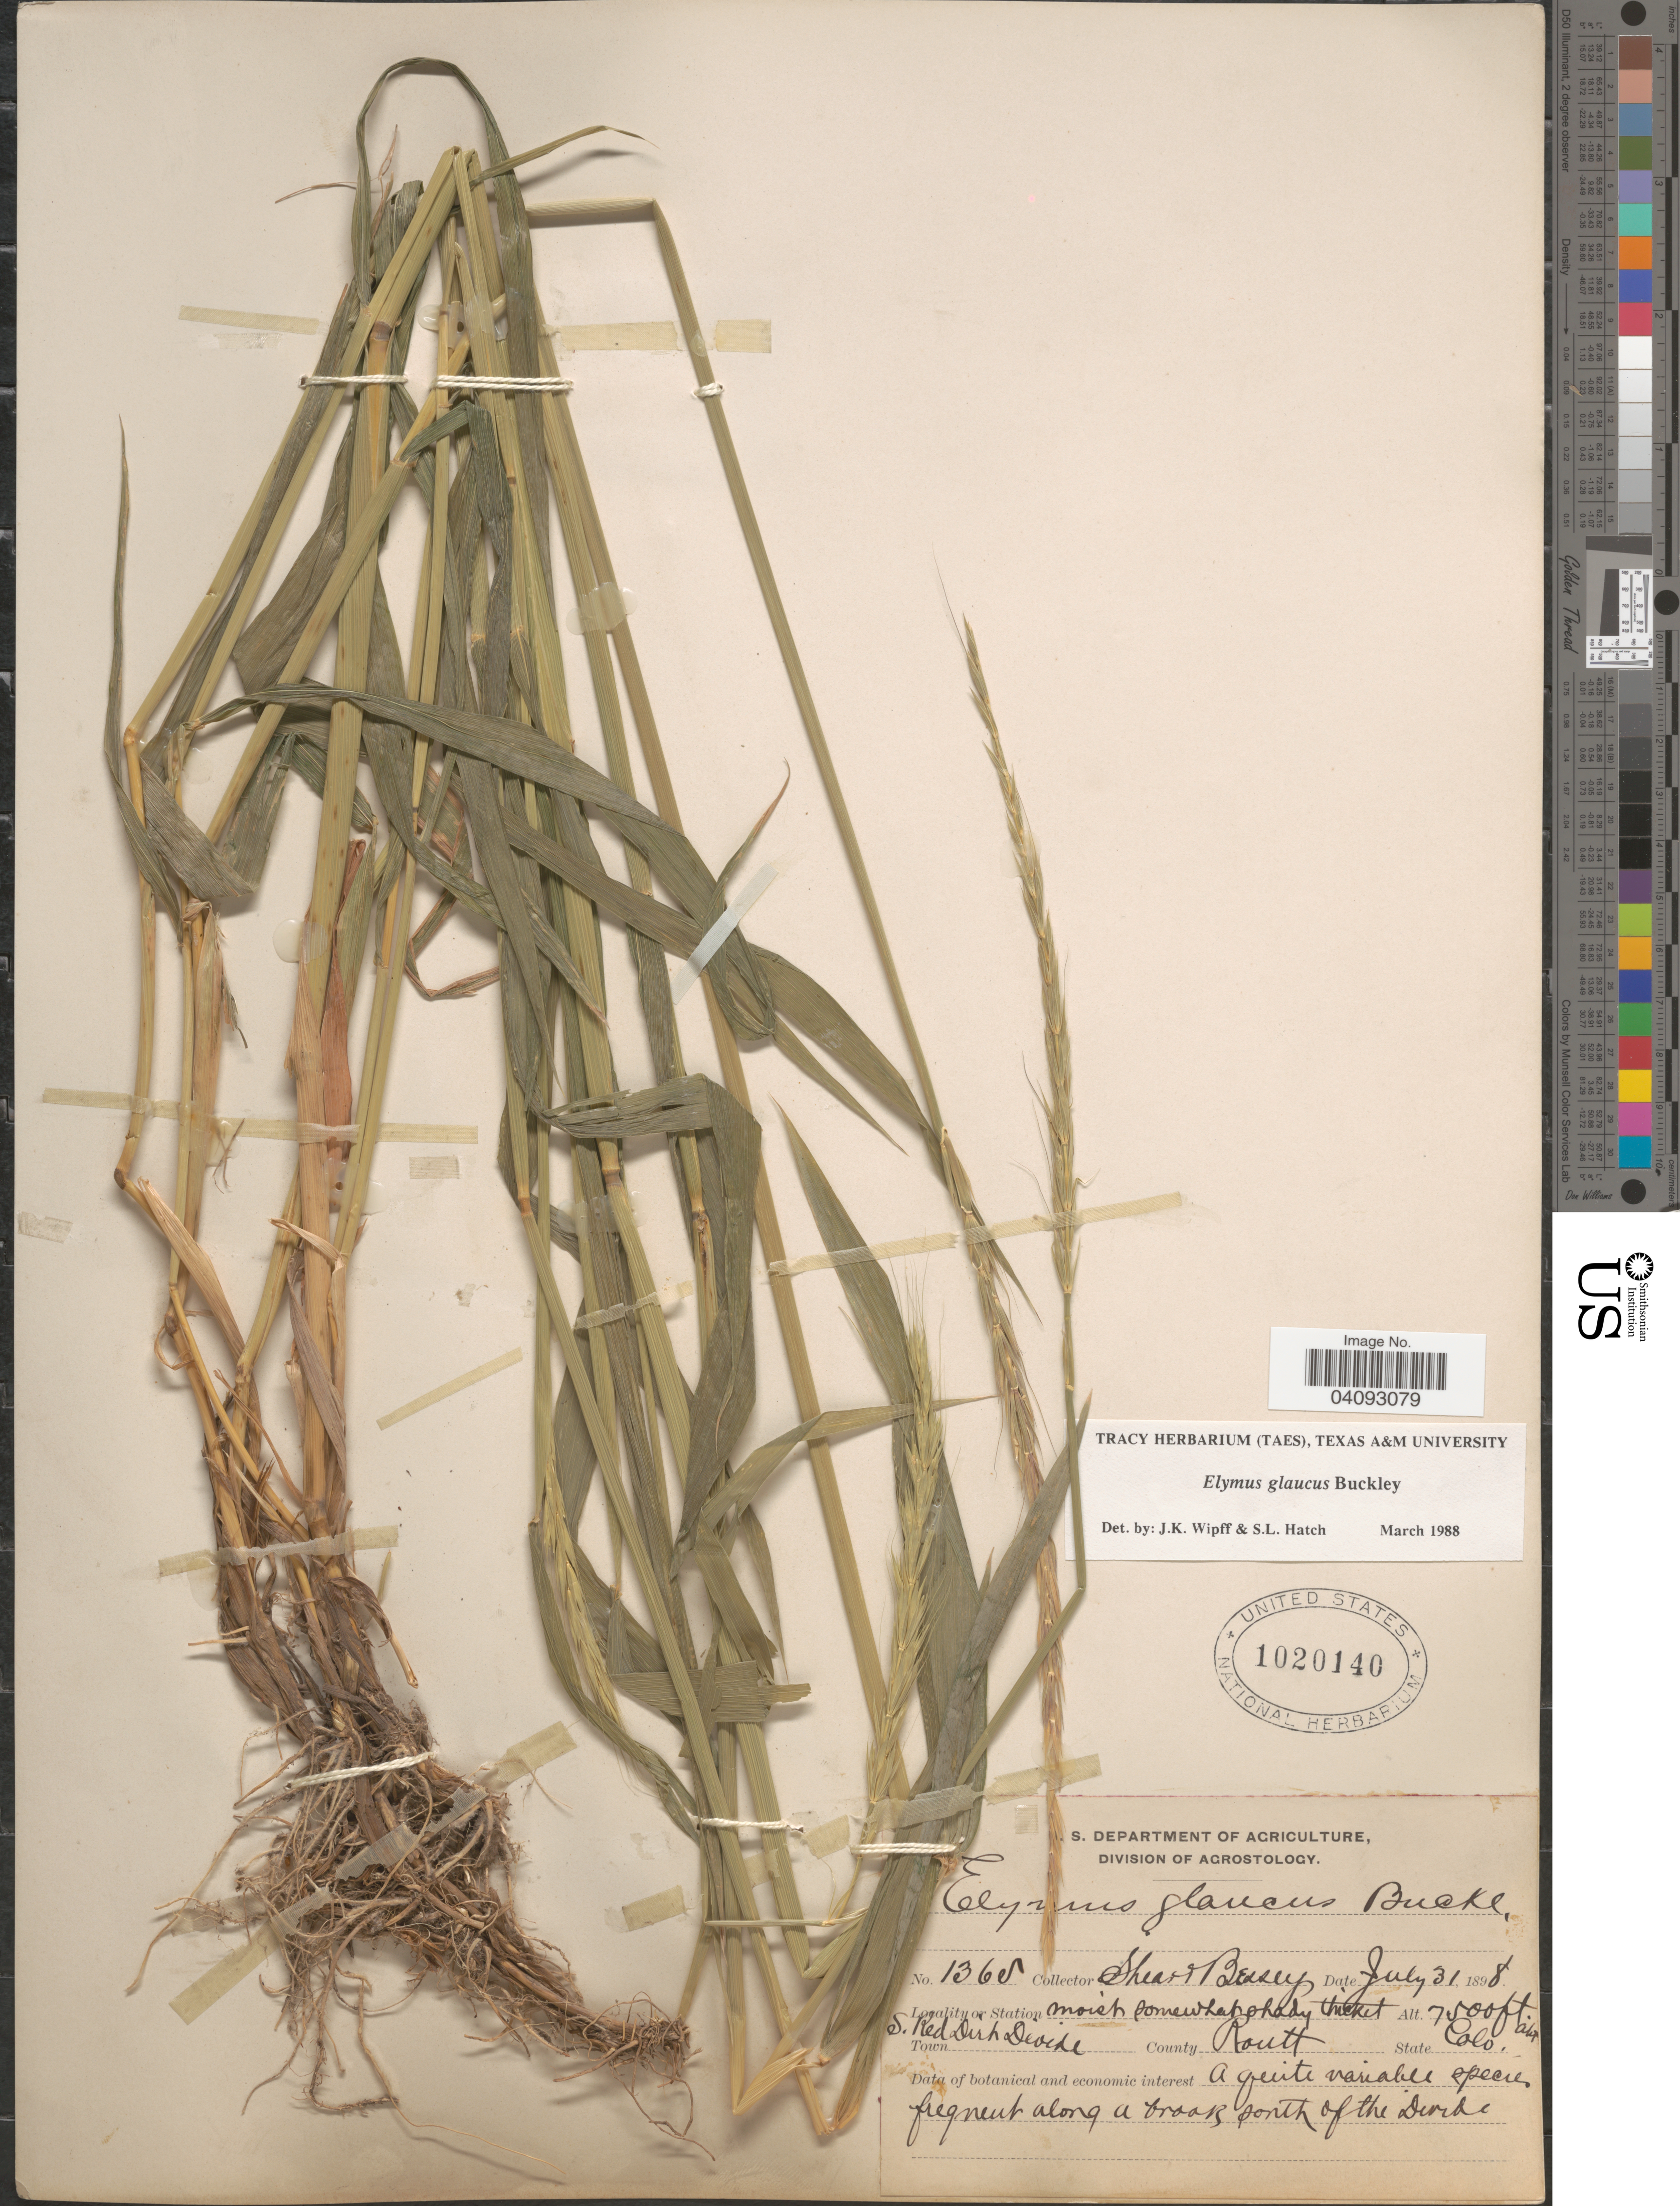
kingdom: Plantae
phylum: Tracheophyta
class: Liliopsida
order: Poales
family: Poaceae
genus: Elymus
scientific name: Elymus glaucus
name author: Buckley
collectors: -- Shear & -. Bessey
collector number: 1365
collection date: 1898-07-31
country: United States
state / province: Colorado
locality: Moist somewhat shady thicket. S. Red Dirt Divide. County Routt.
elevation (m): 2286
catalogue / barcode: US 1020140